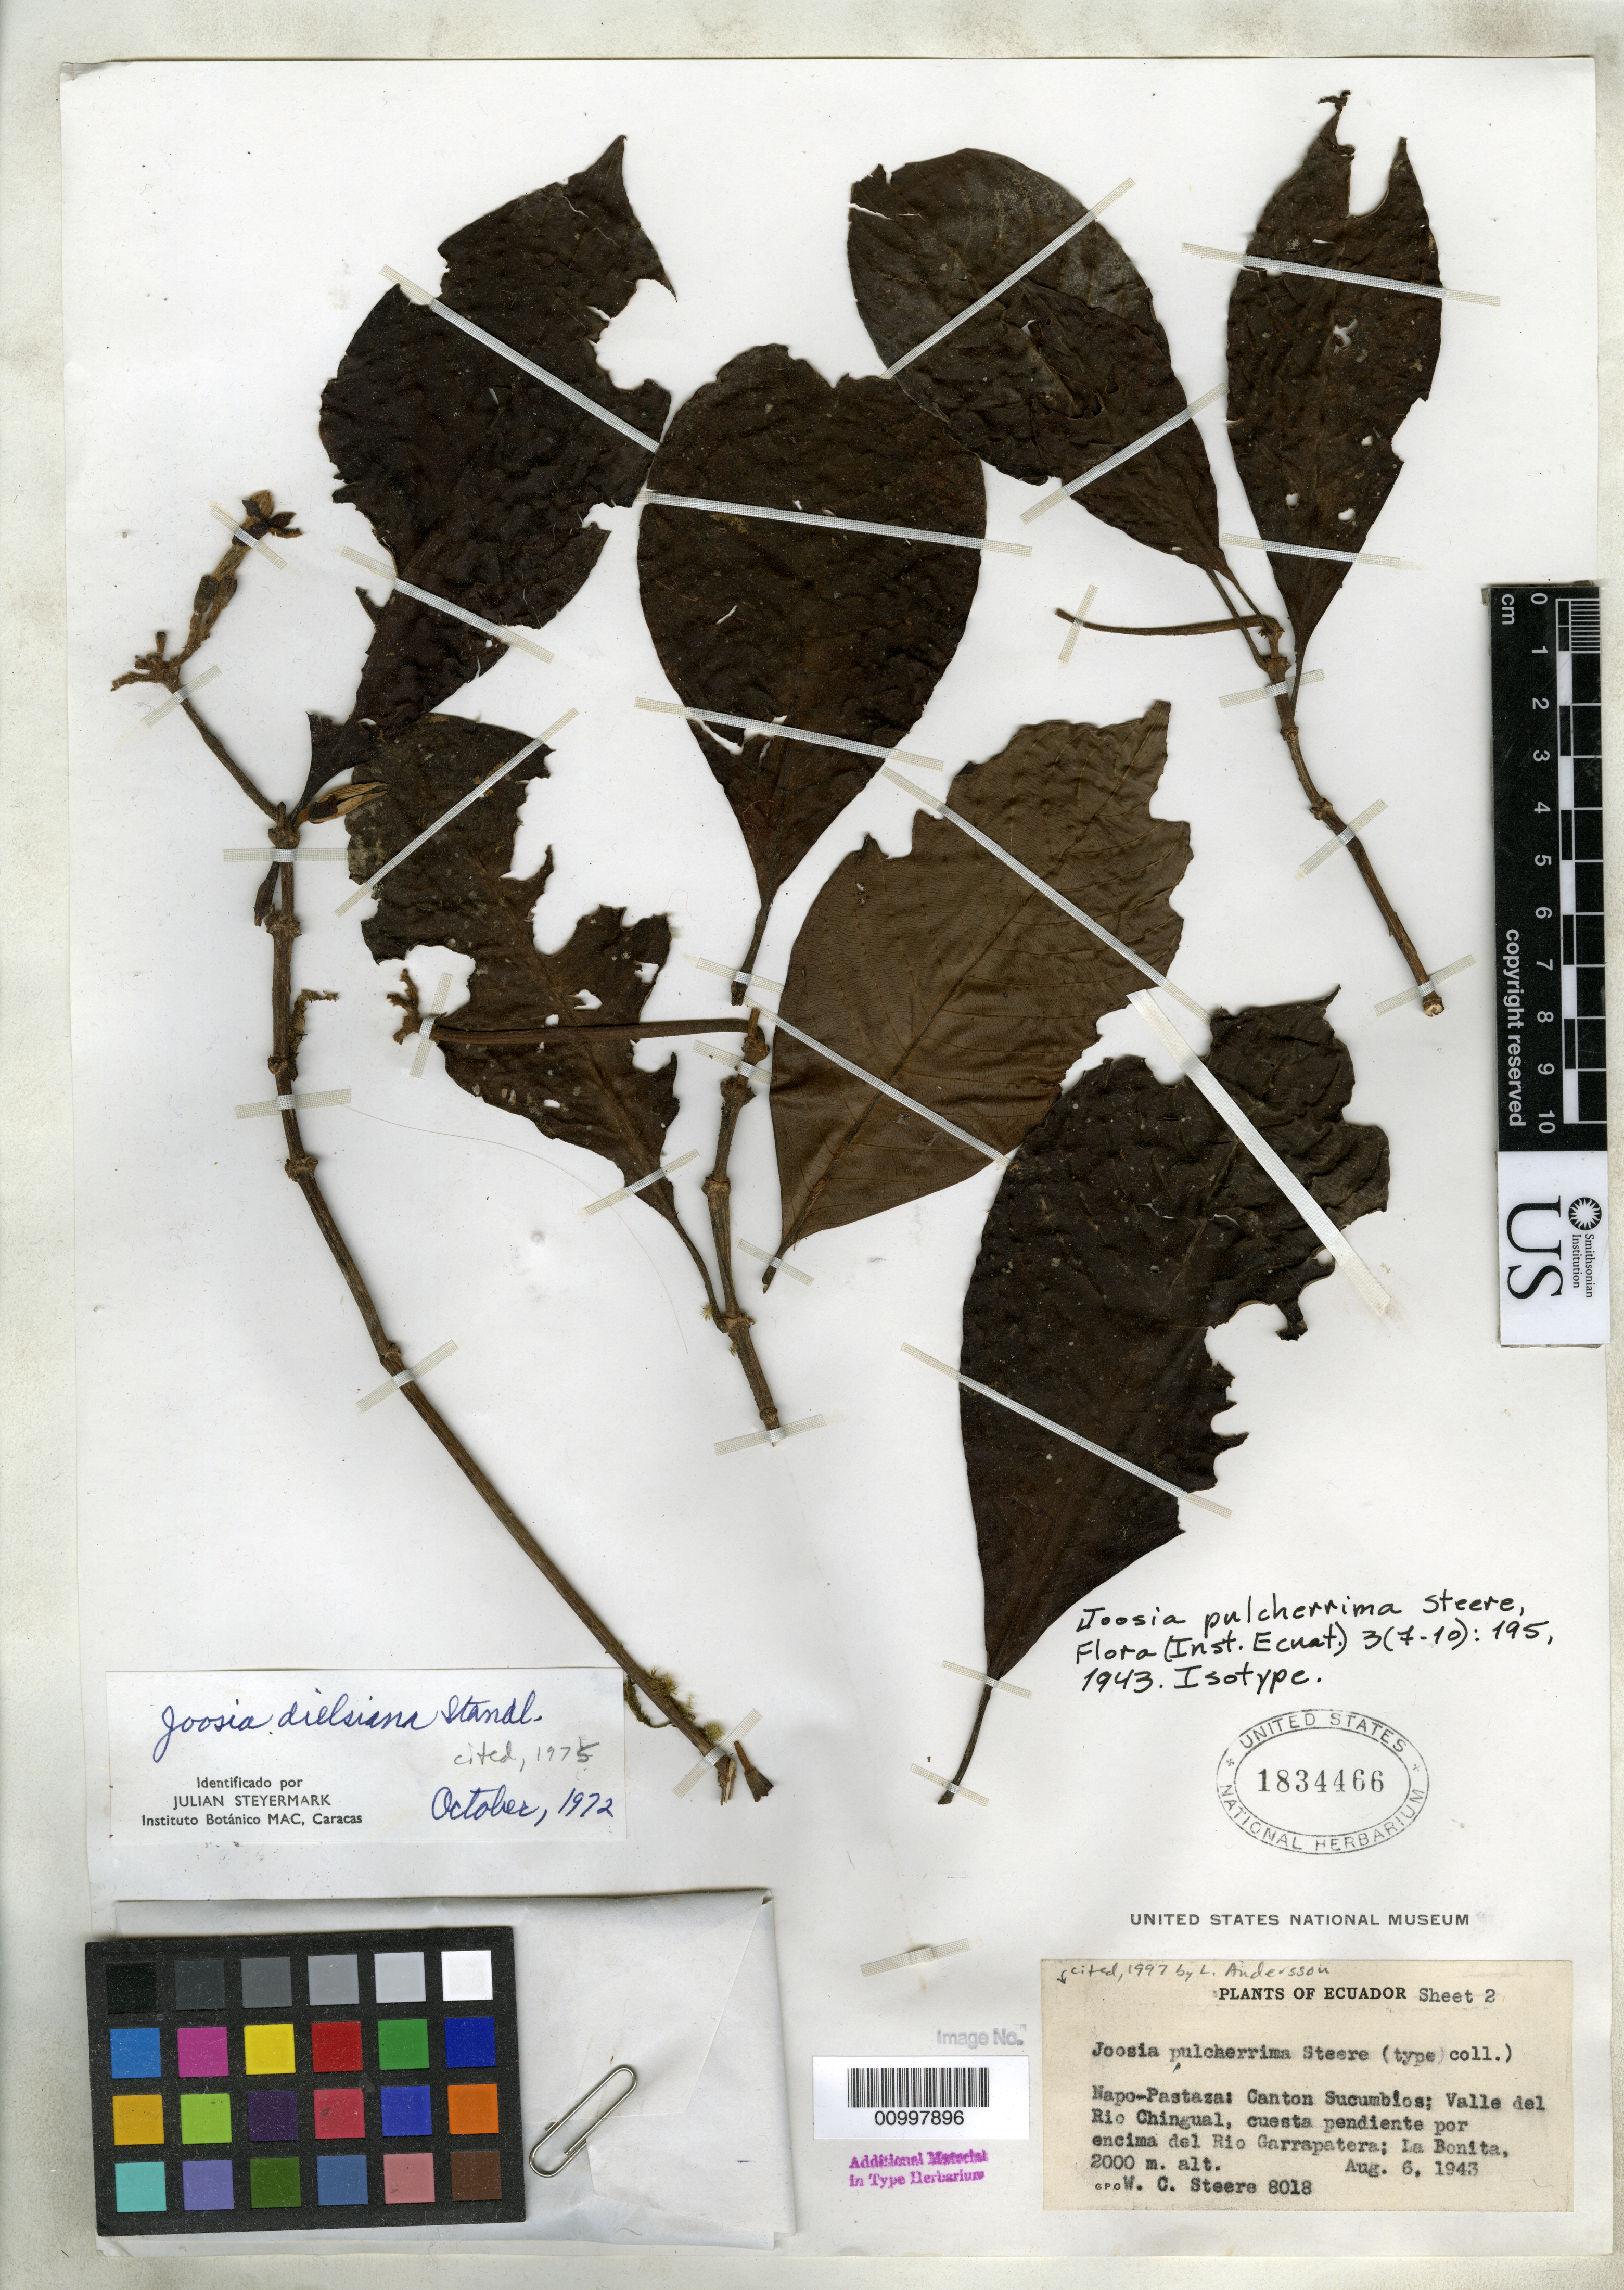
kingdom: Plantae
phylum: Tracheophyta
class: Magnoliopsida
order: Gentianales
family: Rubiaceae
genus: Joosia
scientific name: Joosia pulcherrima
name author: Steere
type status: Isotype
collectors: W. C. Steere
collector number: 8018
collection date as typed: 06 Aug 1943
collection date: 1943-08-06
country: Ecuador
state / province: Sucumbíos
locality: Napo-Pastaza: Canton Sucumbíos; Valle del Rio Chingual, cueste pendiente por encima del Rio Garrapatera; La Bonita.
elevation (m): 2000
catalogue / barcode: US 1834466